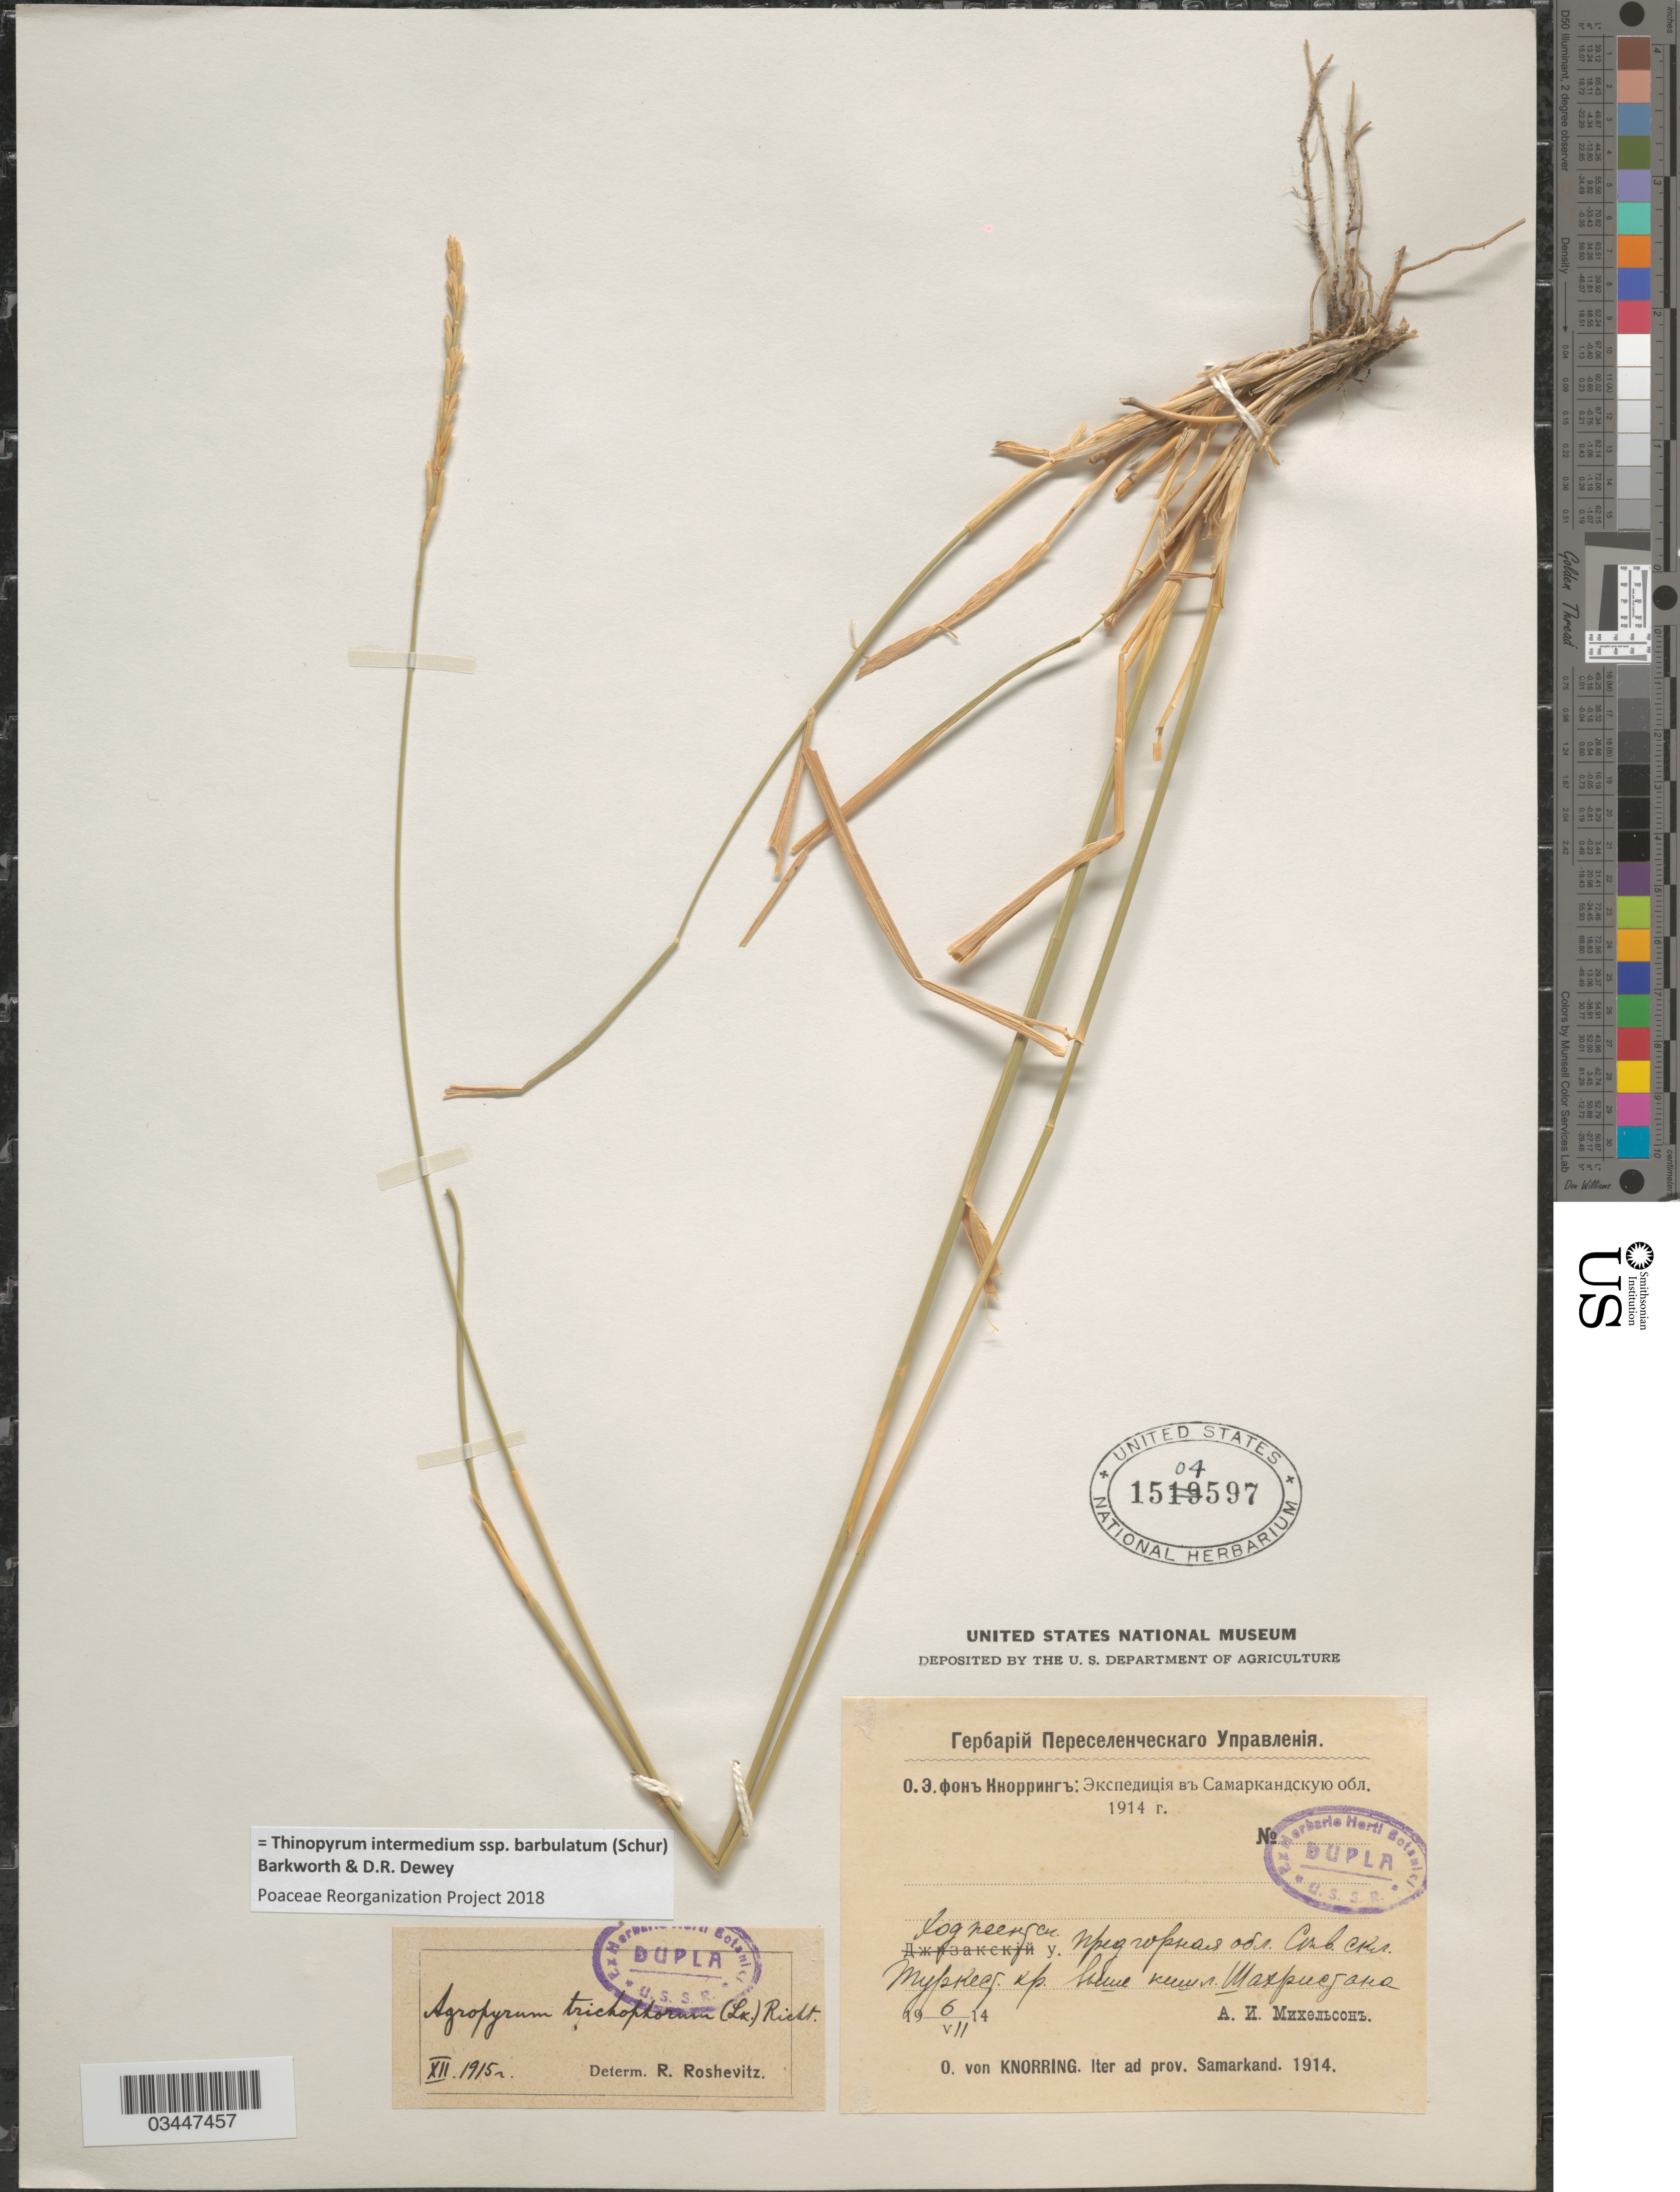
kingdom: Plantae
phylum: Tracheophyta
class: Liliopsida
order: Poales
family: Poaceae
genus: Thinopyrum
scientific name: Thinopyrum intermedium subsp. barbulatum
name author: (Schur) Barkworth & Dewey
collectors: O. Knorring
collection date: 1914-07-06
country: Uzbekistan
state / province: Samarqand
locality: X. Iter ad prov. Samarkand.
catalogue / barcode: US 1504597